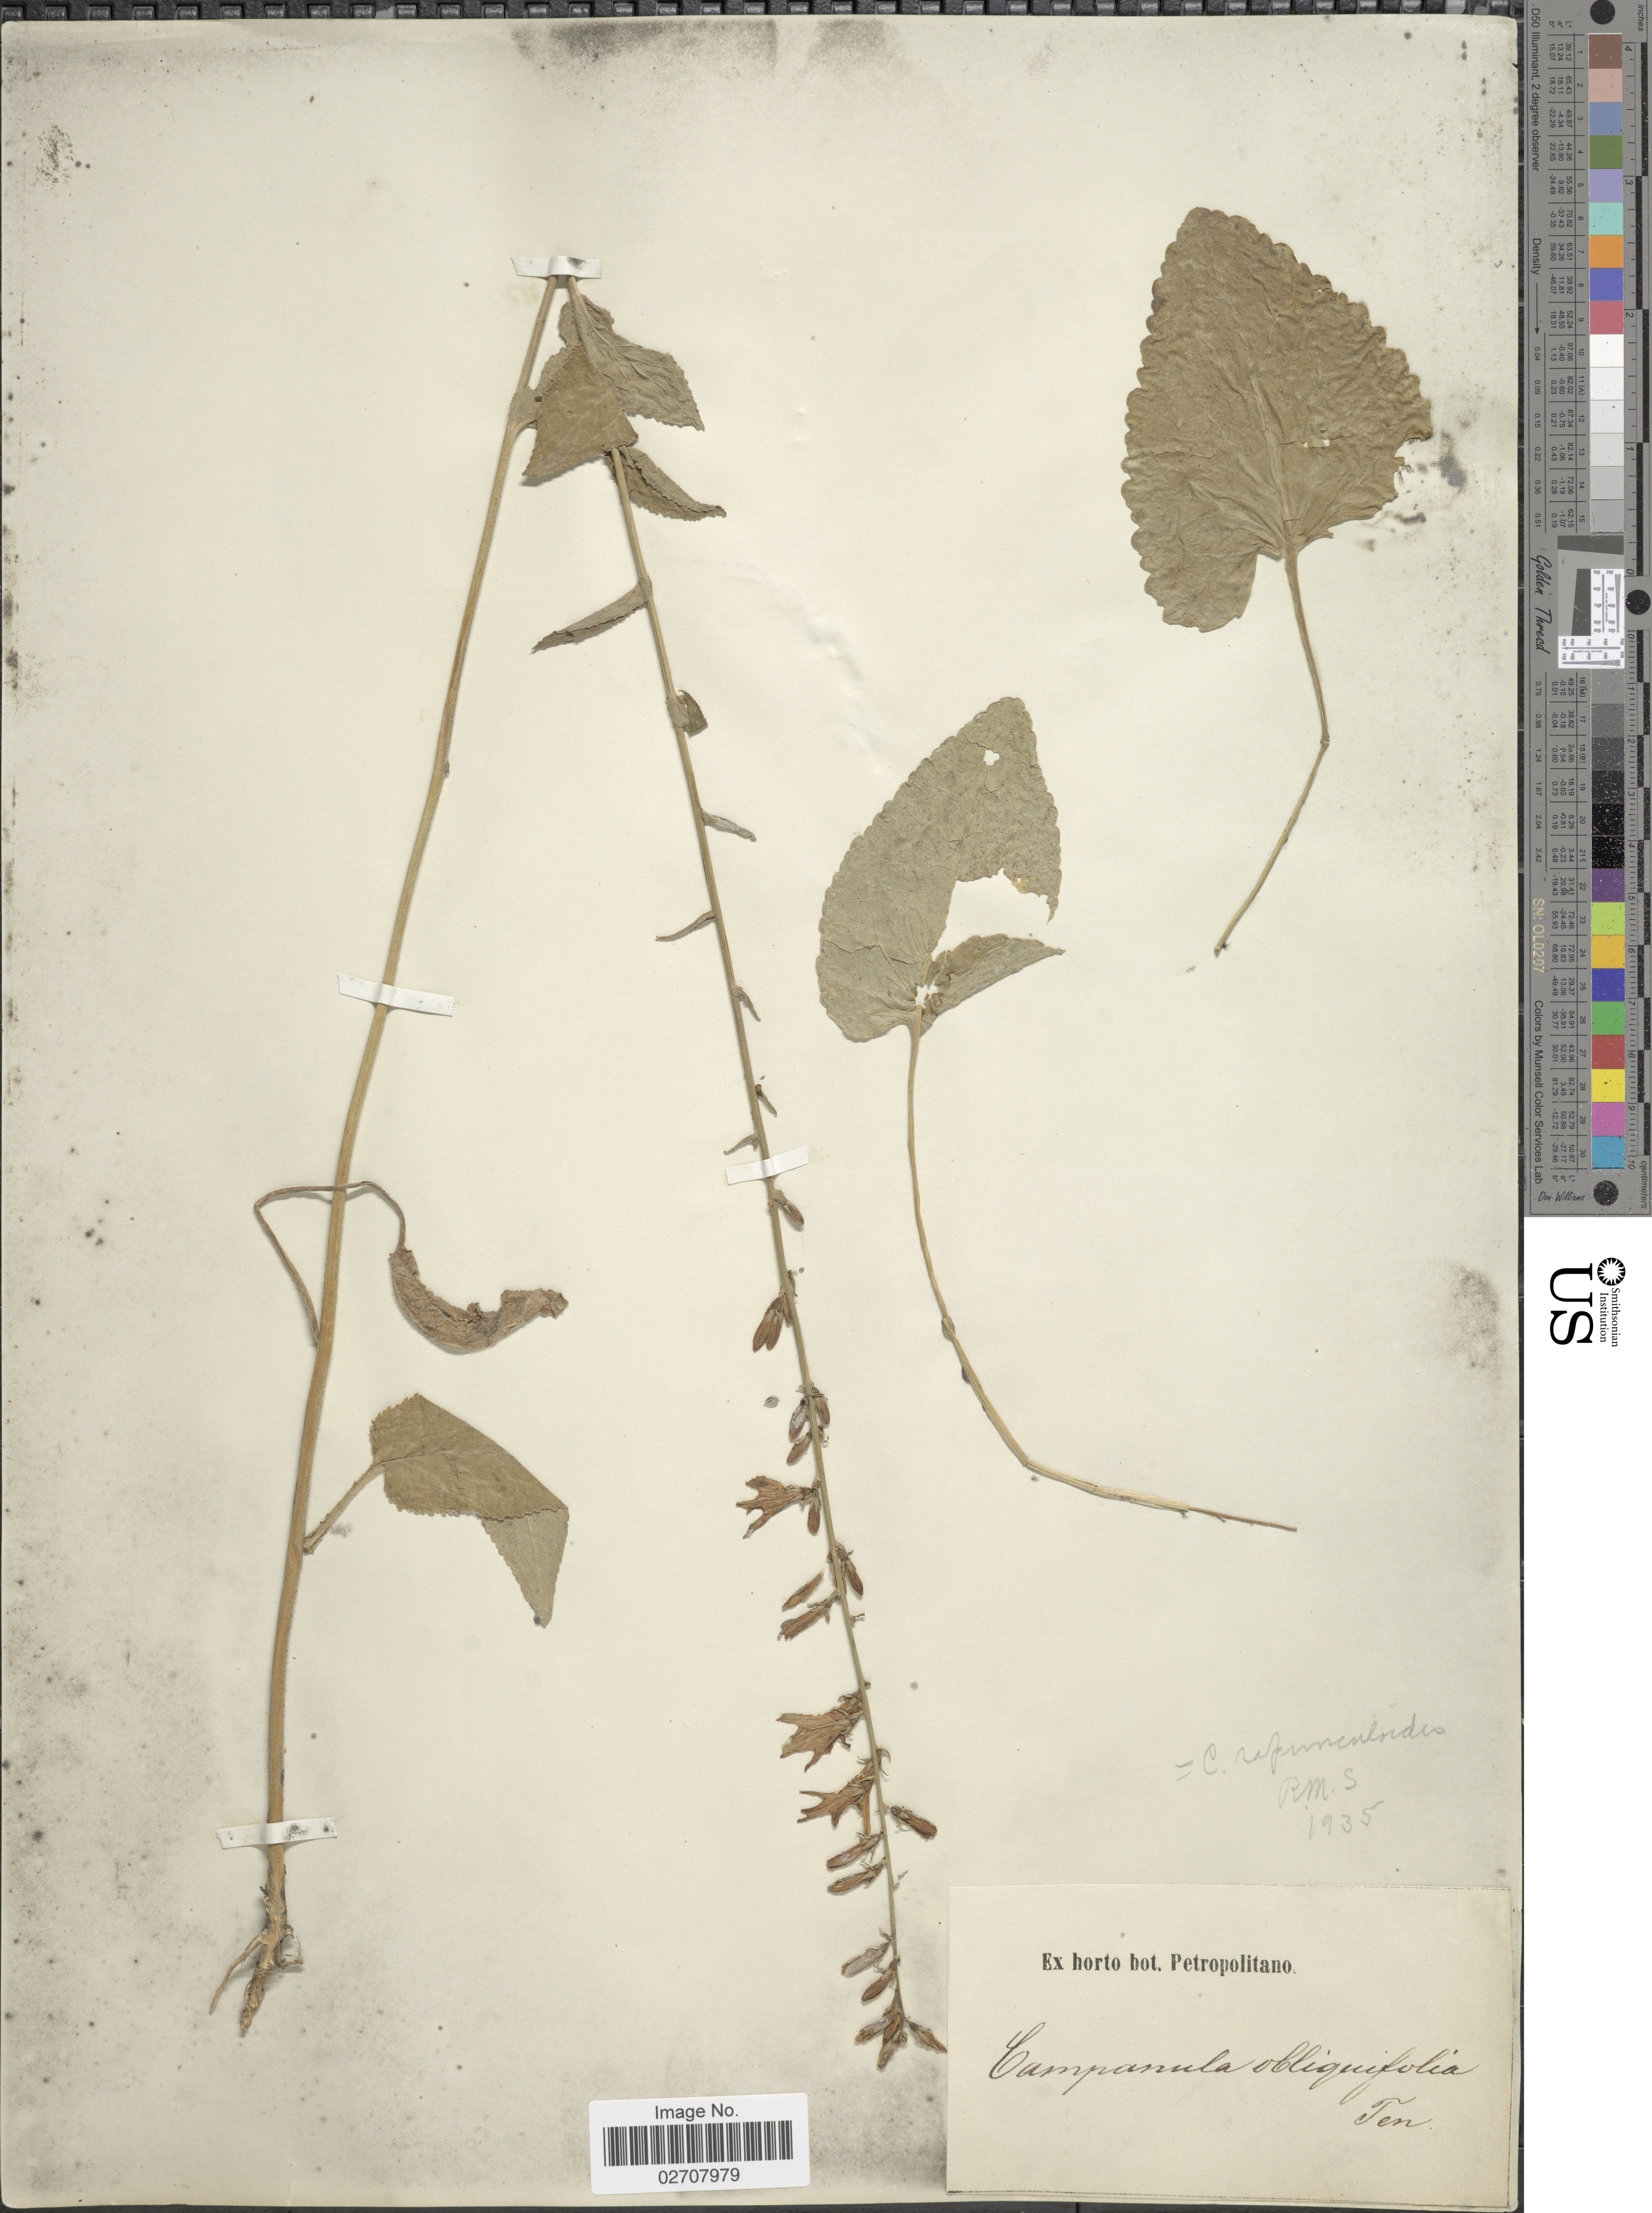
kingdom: Plantae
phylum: Tracheophyta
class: Magnoliopsida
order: Asterales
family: Campanulaceae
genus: Campanula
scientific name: Campanula rapunculoides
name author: L.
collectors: ex Horto Bot. Petropolitano